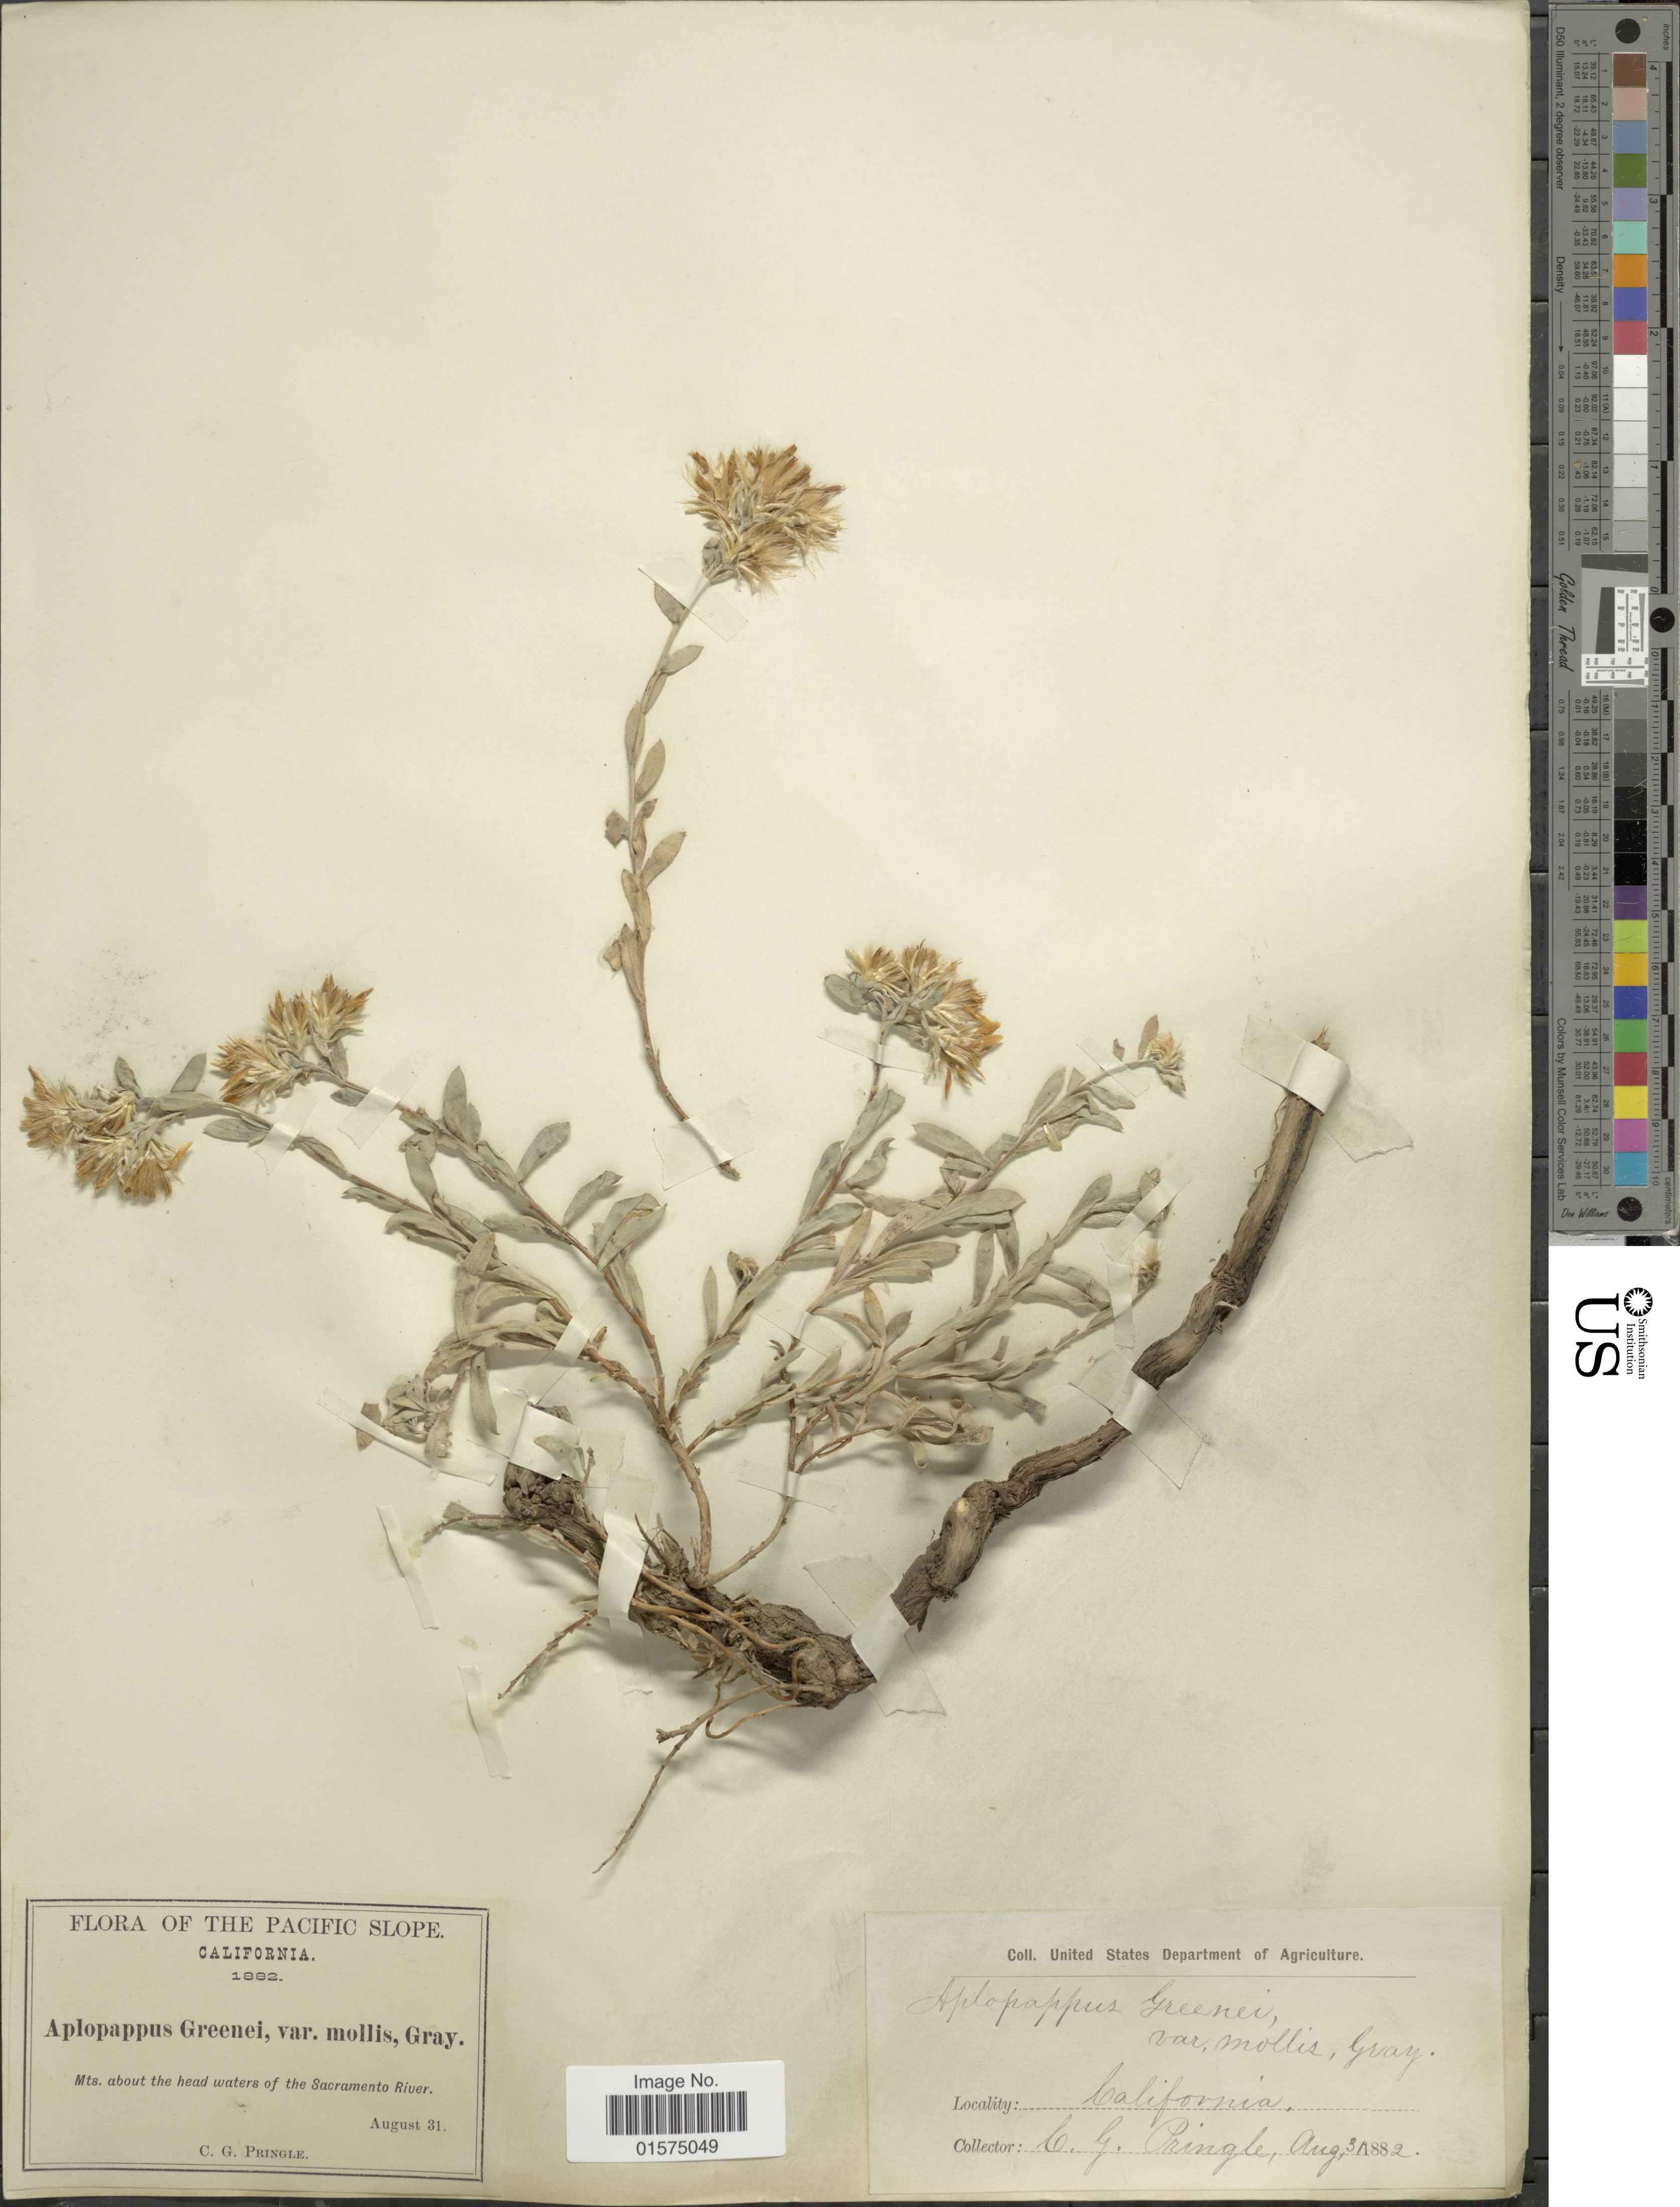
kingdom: Plantae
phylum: Tracheophyta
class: Magnoliopsida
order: Asterales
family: Asteraceae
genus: Ericameria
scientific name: Ericameria greenei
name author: (A. Gray) G.L. Nesom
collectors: C. G. Pringle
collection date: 1882-08-31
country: United States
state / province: California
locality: Pacific Slope. Mts. about the head waters of the Sacramento River